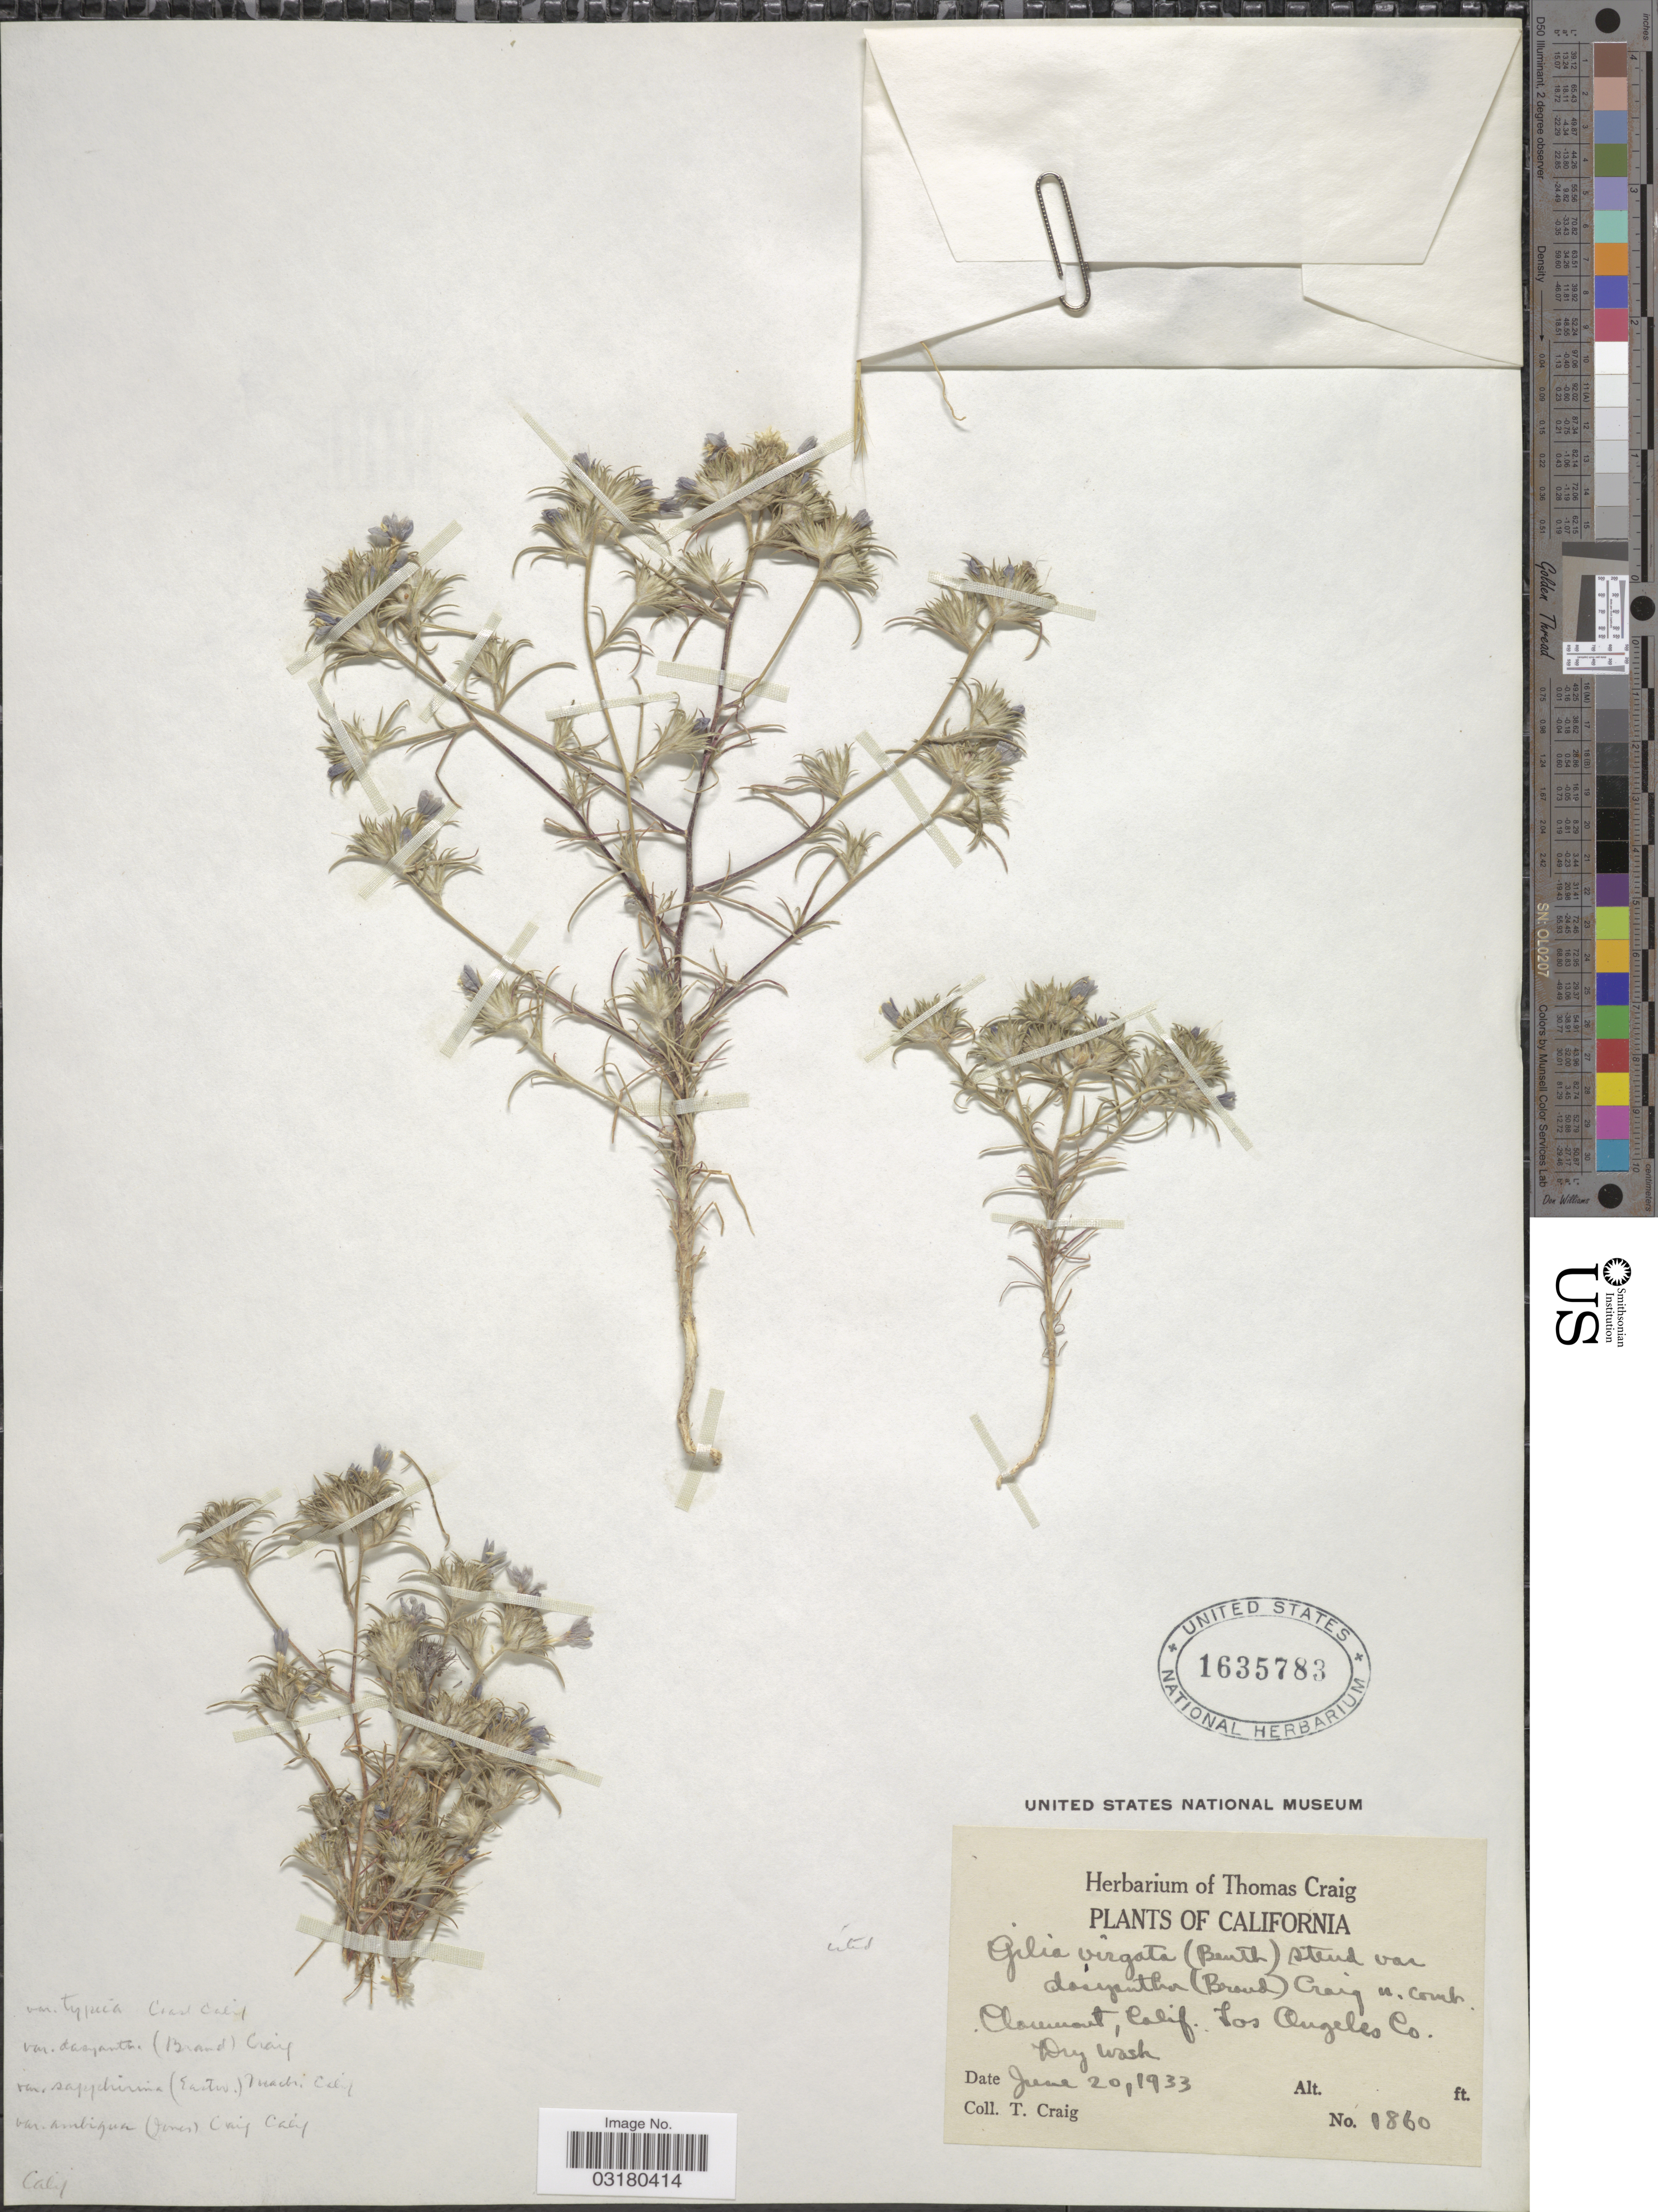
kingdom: Plantae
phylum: Tracheophyta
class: Magnoliopsida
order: Ericales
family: Polemoniaceae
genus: Eriastrum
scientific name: Eriastrum sapphirinum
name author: (Eastw.) H. Mason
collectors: T. Craig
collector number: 1860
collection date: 1933-06-20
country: United States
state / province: California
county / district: Los Angeles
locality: Claremont. Los Angeles Co.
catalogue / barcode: US 1635783